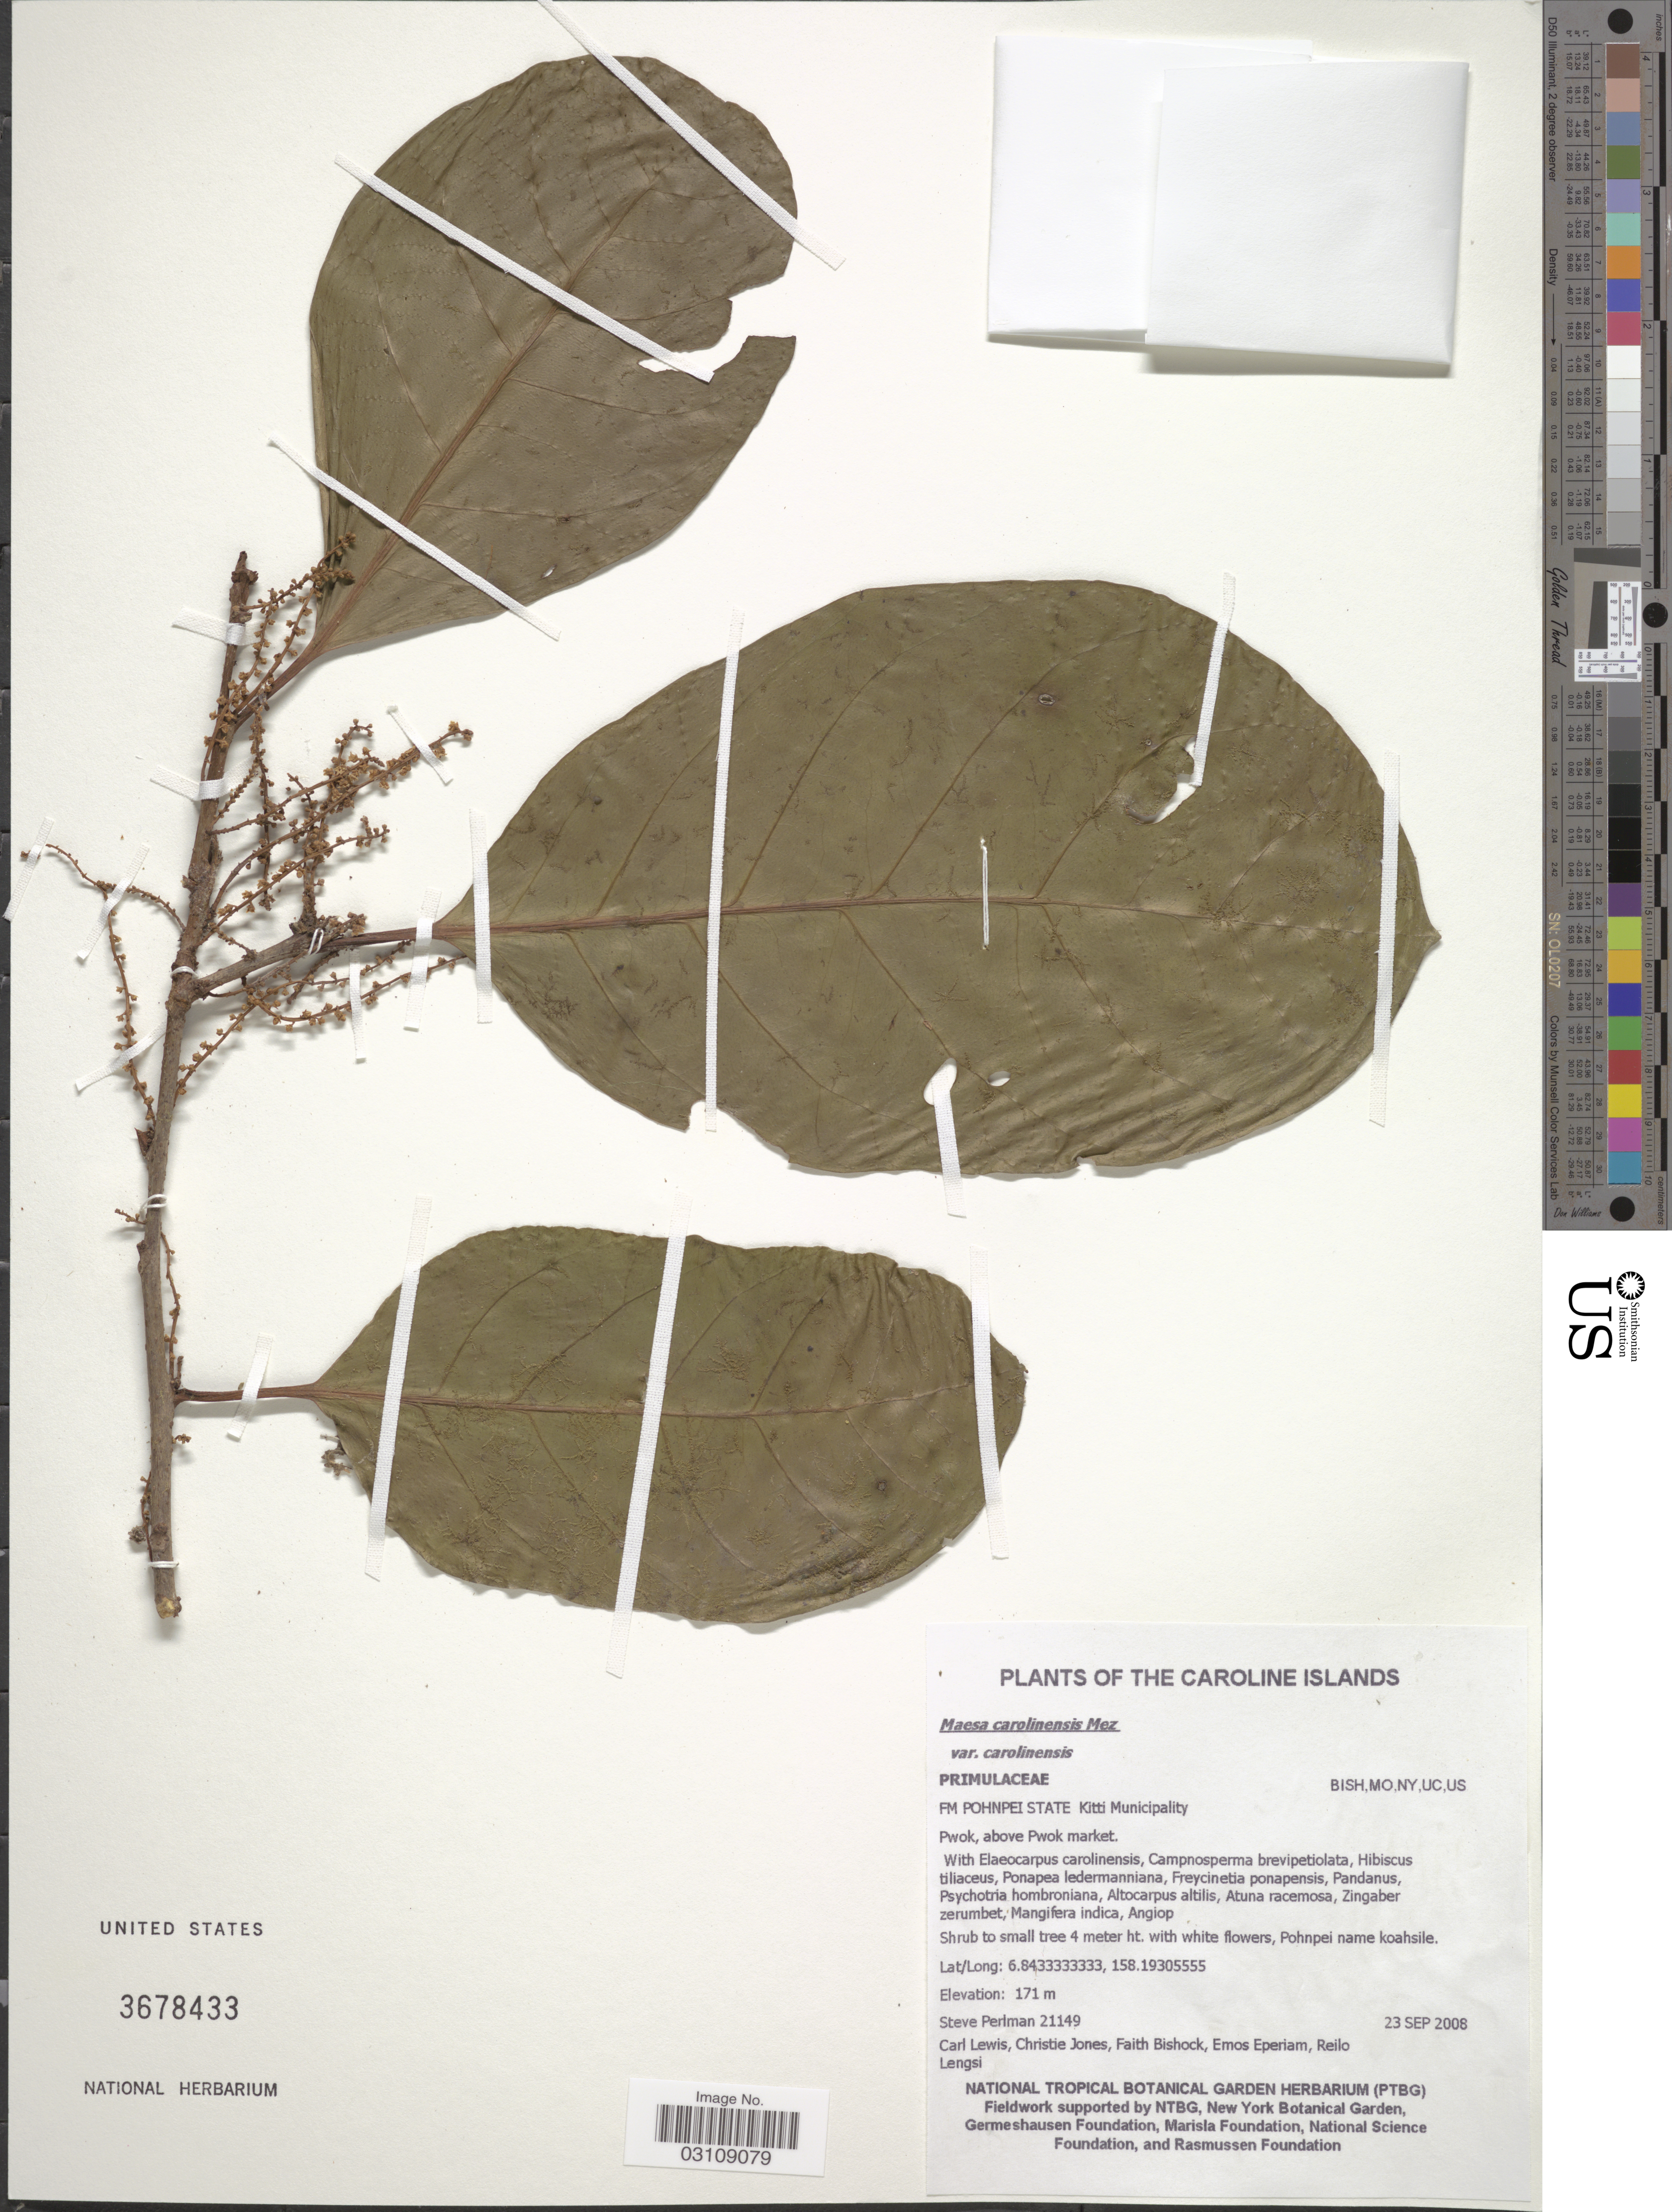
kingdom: Plantae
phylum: Tracheophyta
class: Magnoliopsida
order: Ericales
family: Primulaceae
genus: Maesa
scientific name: Maesa carolinensis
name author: Mez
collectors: S. Perlman, C. Lewis, Carleen Jones, F. Bishock & et al.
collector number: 21149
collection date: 2008-09-23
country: Micronesia, Federated States of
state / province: Pohnpei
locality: The Caroline Islands, FM Pohnpei State Kitti Municipality, Pwok, above Pwok market.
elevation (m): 171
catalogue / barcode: US 3678433